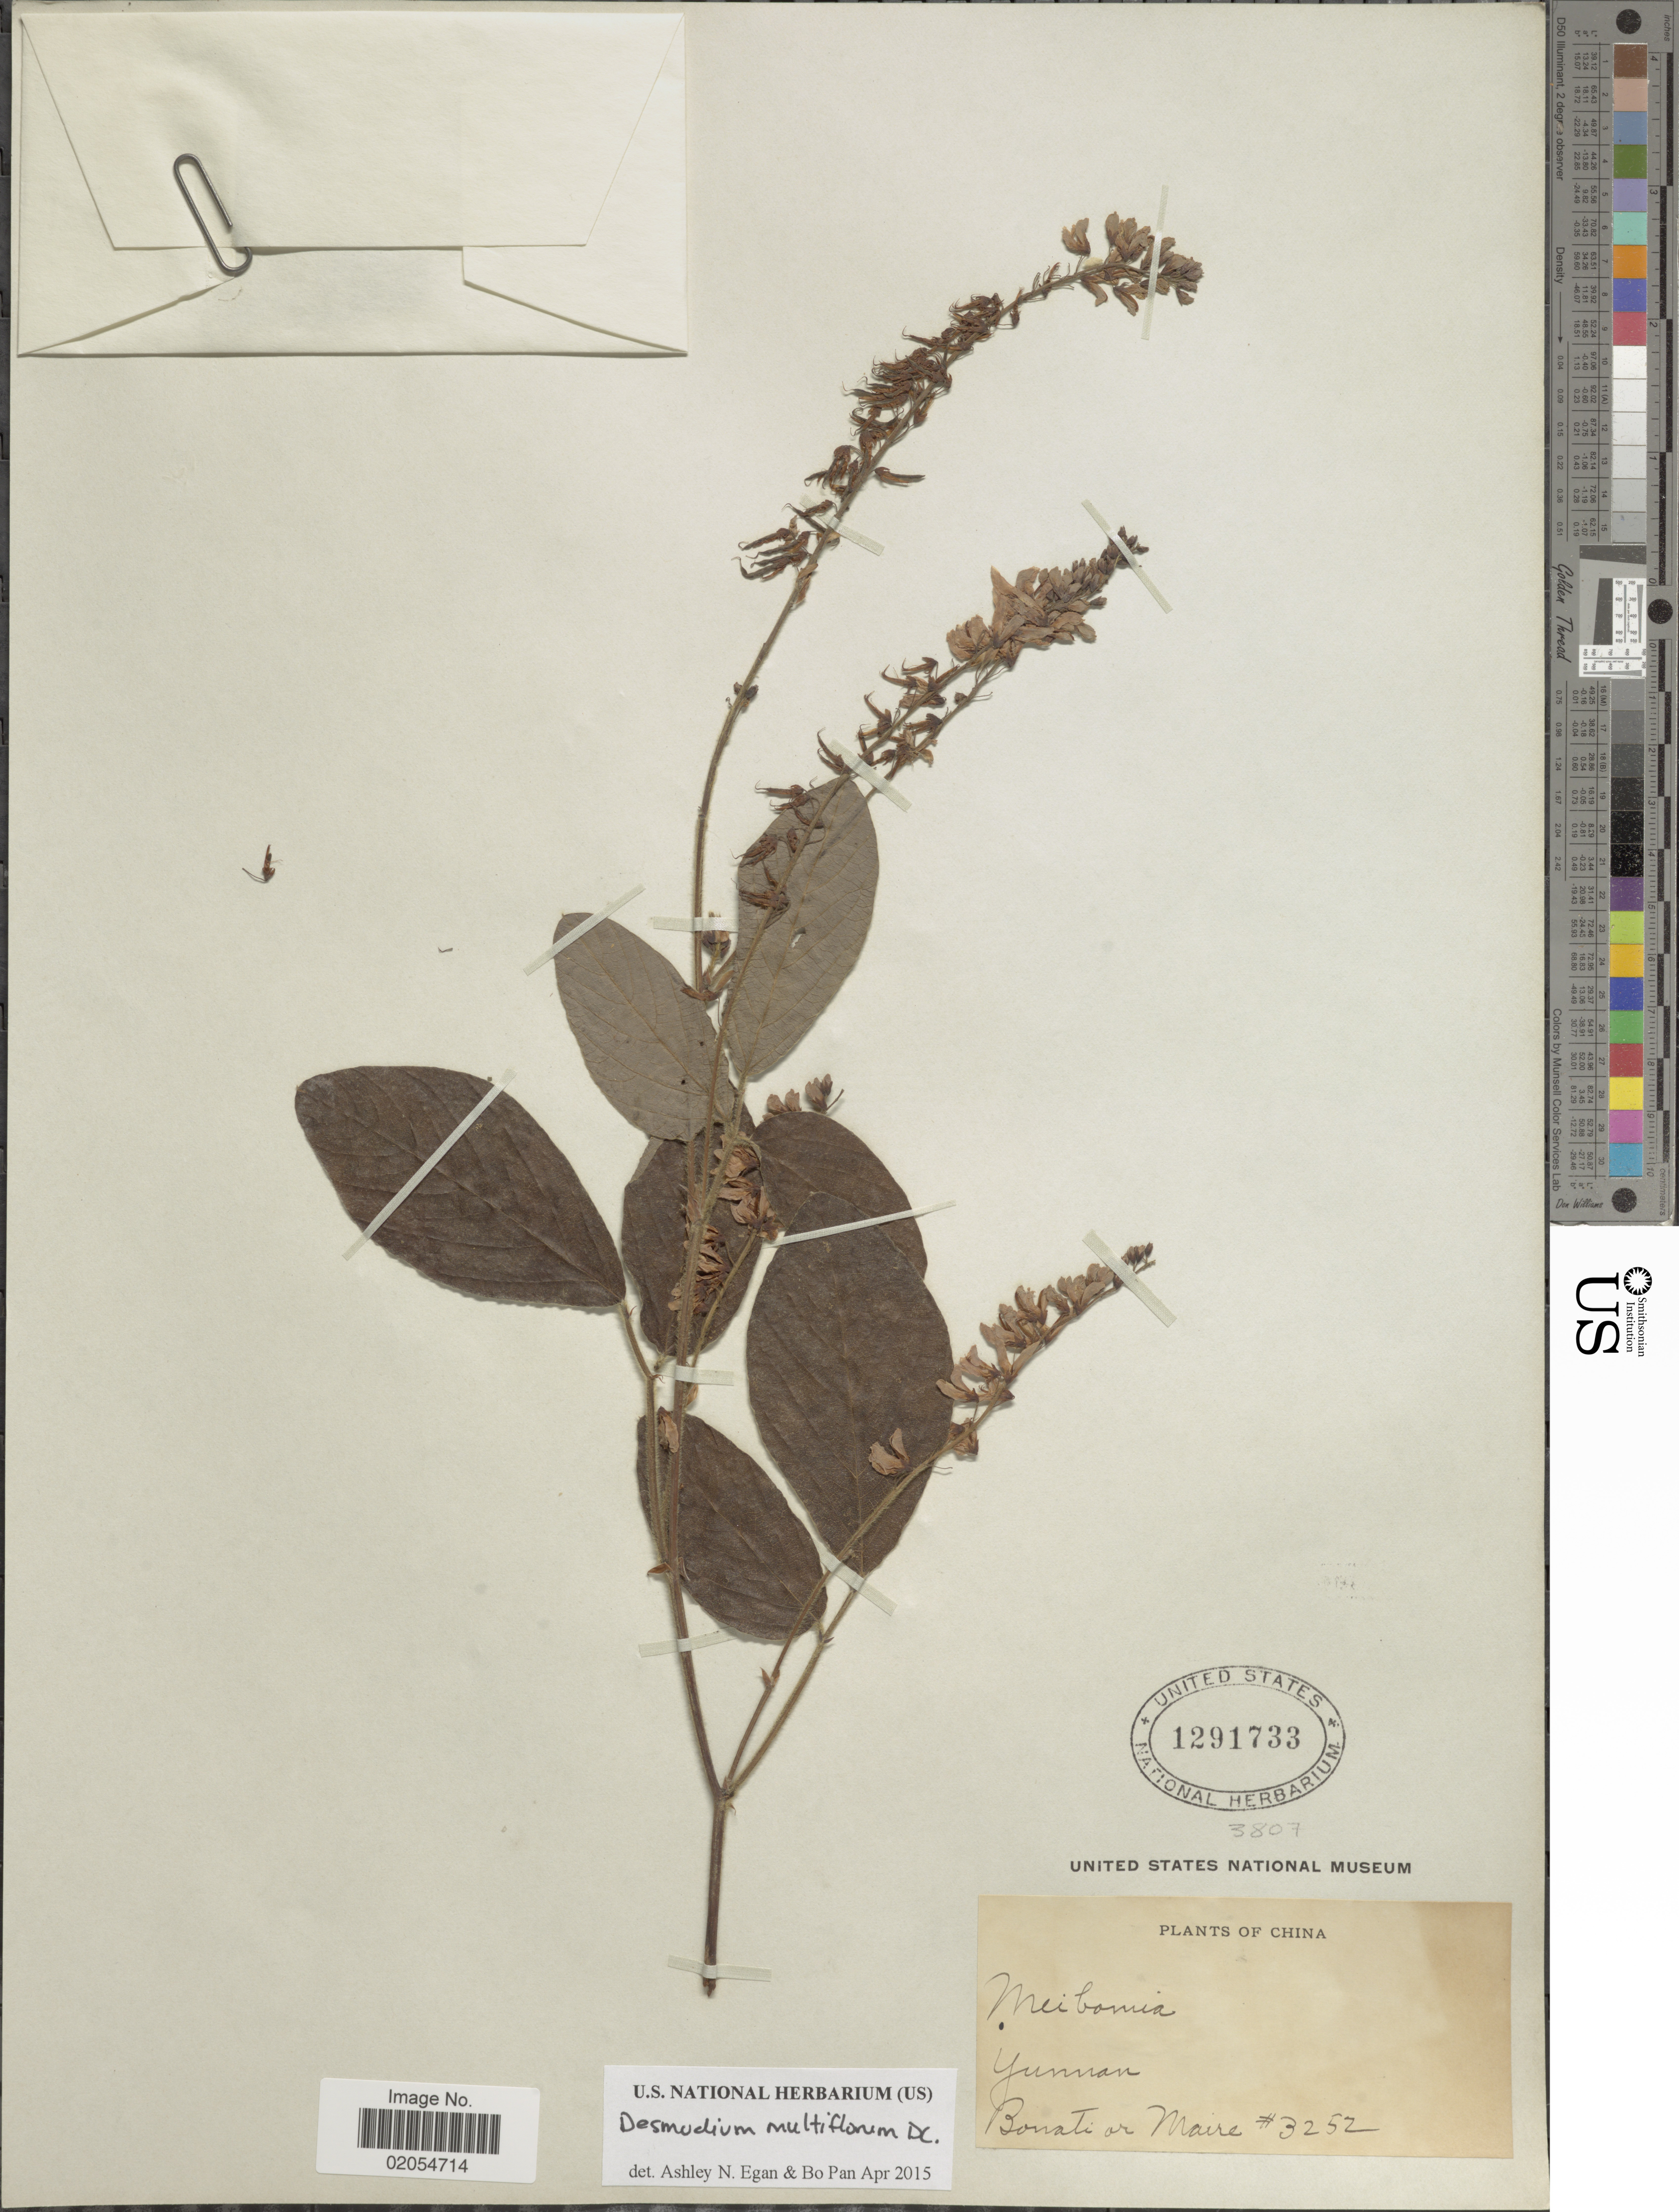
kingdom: Plantae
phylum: Tracheophyta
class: Magnoliopsida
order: Fabales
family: Fabaceae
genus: Ototropis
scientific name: Ototropis multiflora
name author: (DC.) H. Ohashi & K. Ohashi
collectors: -. Bonati & Maire, --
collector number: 3252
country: China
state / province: Yunnan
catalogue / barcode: US 1291733